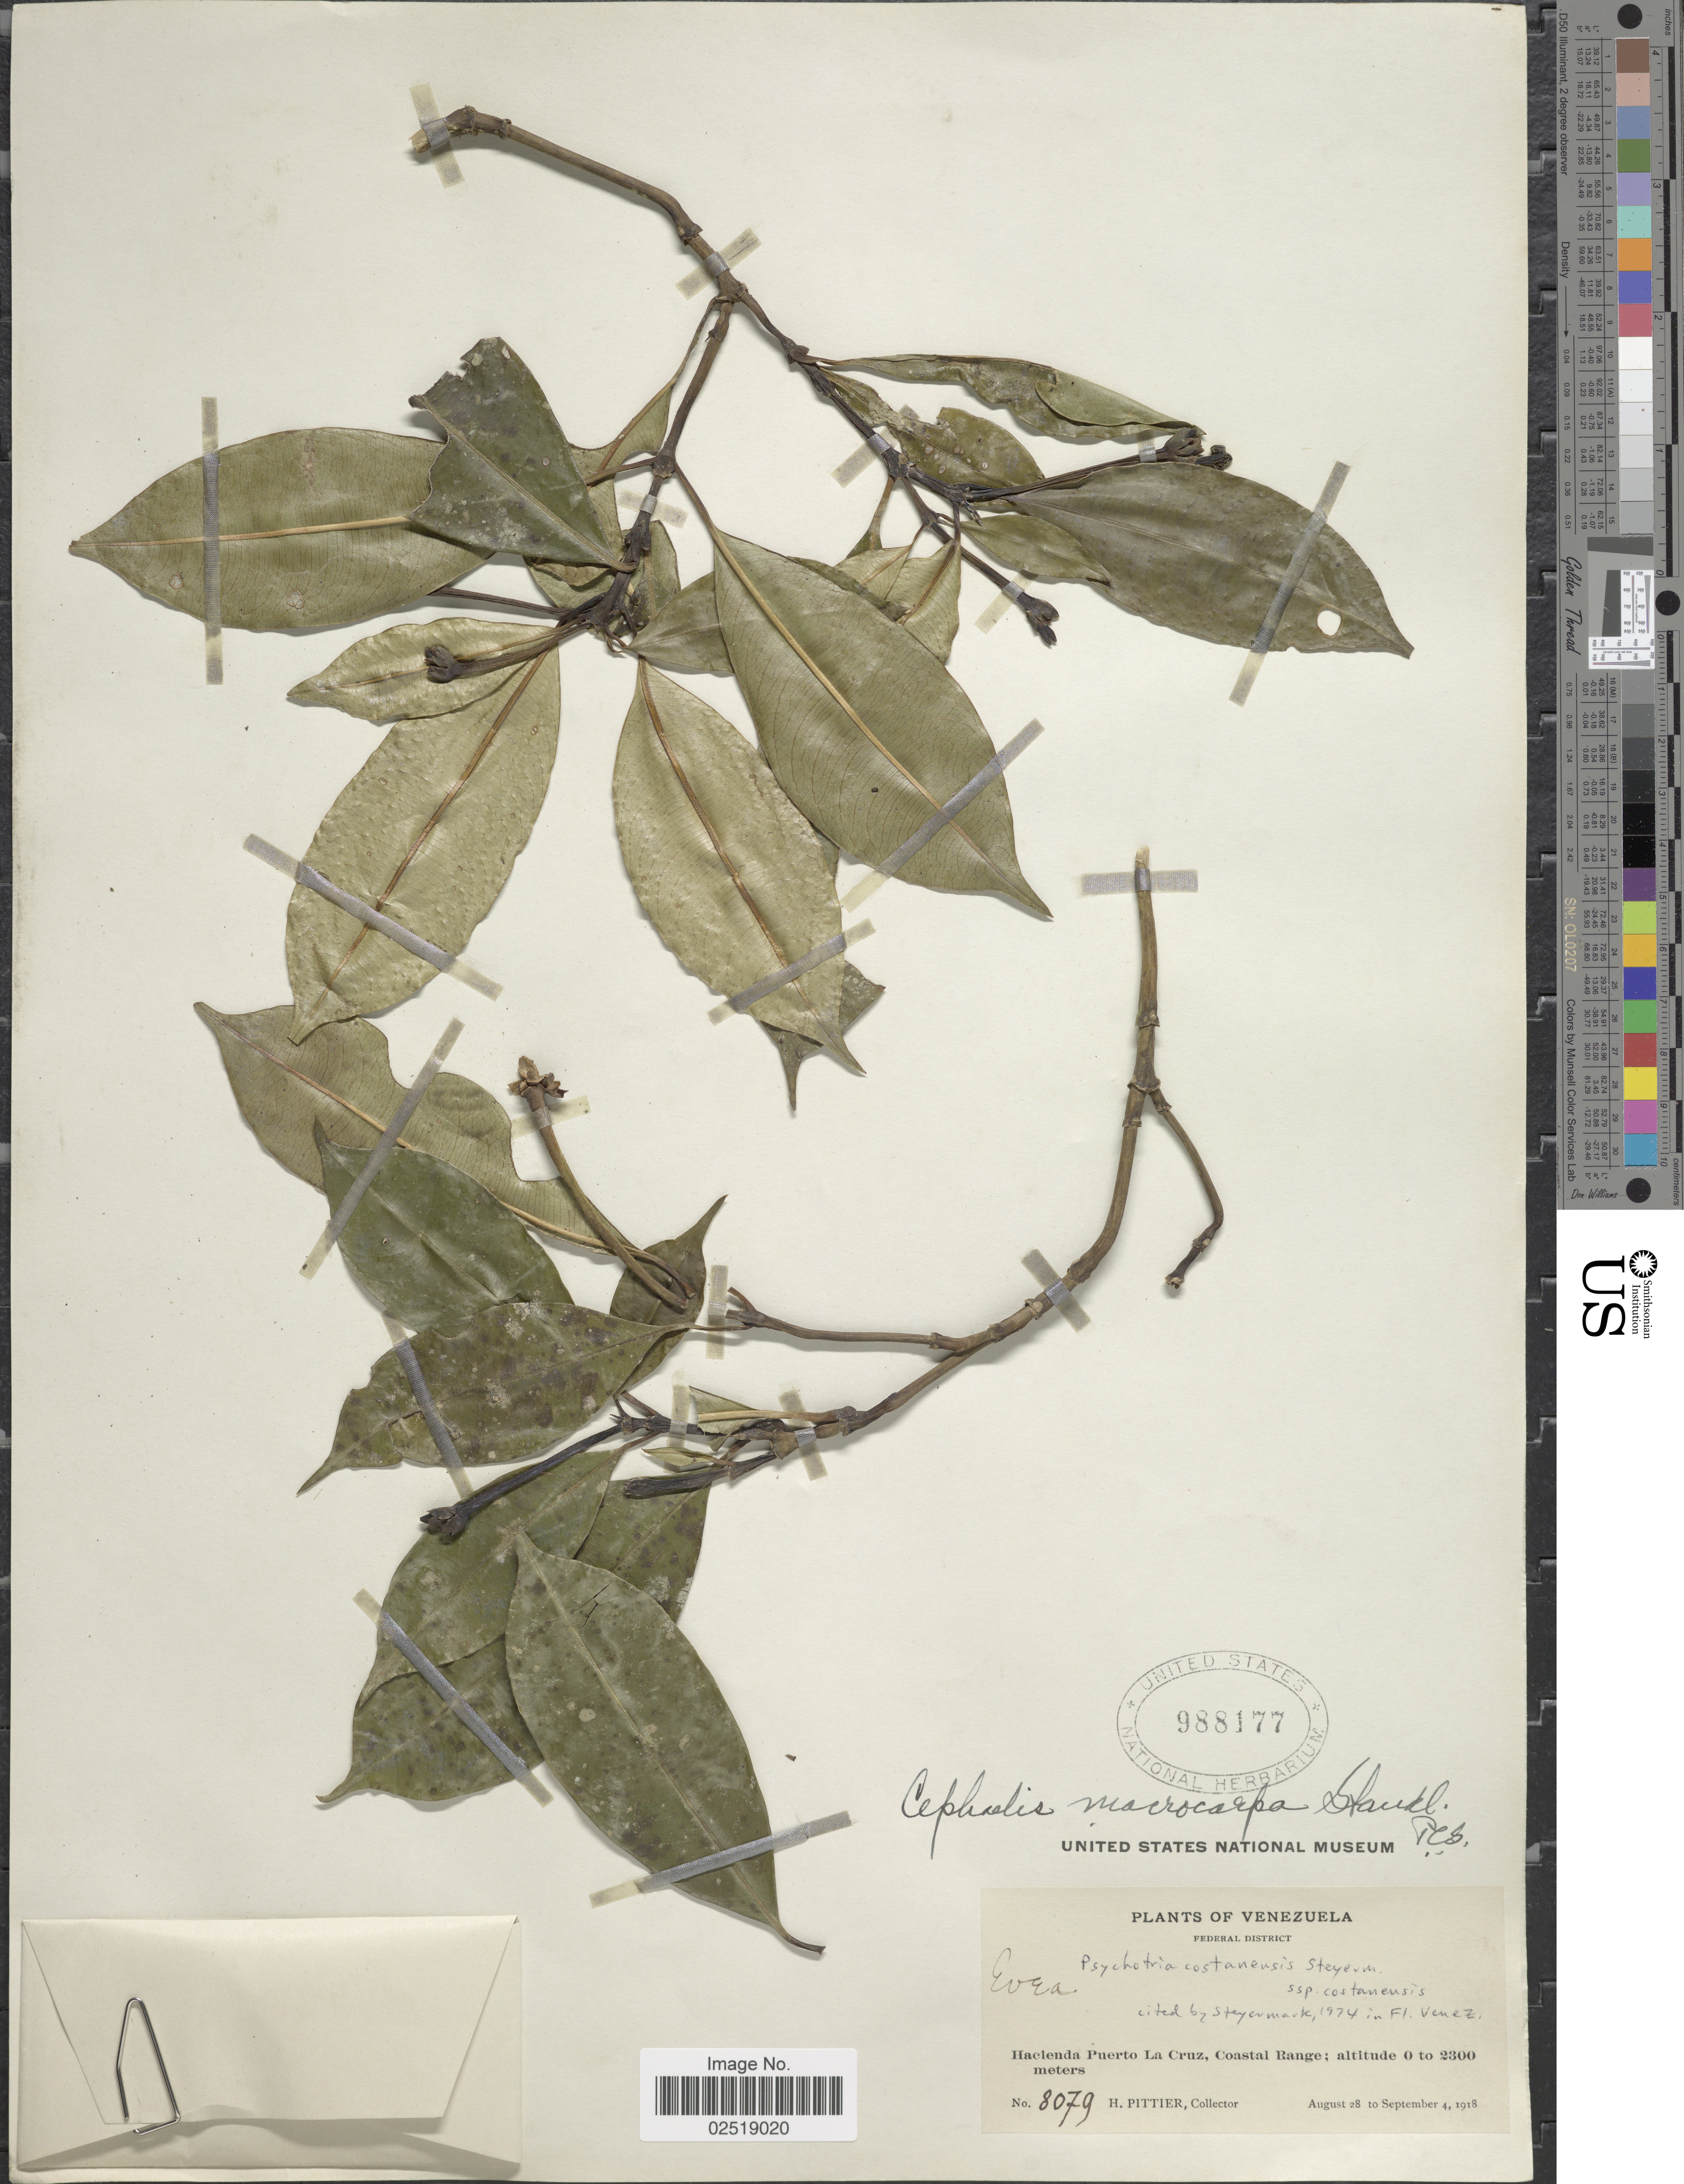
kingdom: Plantae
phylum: Tracheophyta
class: Magnoliopsida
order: Gentianales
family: Rubiaceae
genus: Psychotria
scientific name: Psychotria costanensis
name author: Steyerm.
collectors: H. F. Pittier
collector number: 8079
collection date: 1918-08-28/1918-09-04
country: Venezuela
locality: Federal District. Hacienda Puerto La Cuz, Coastal Range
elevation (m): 0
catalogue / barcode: US 988177